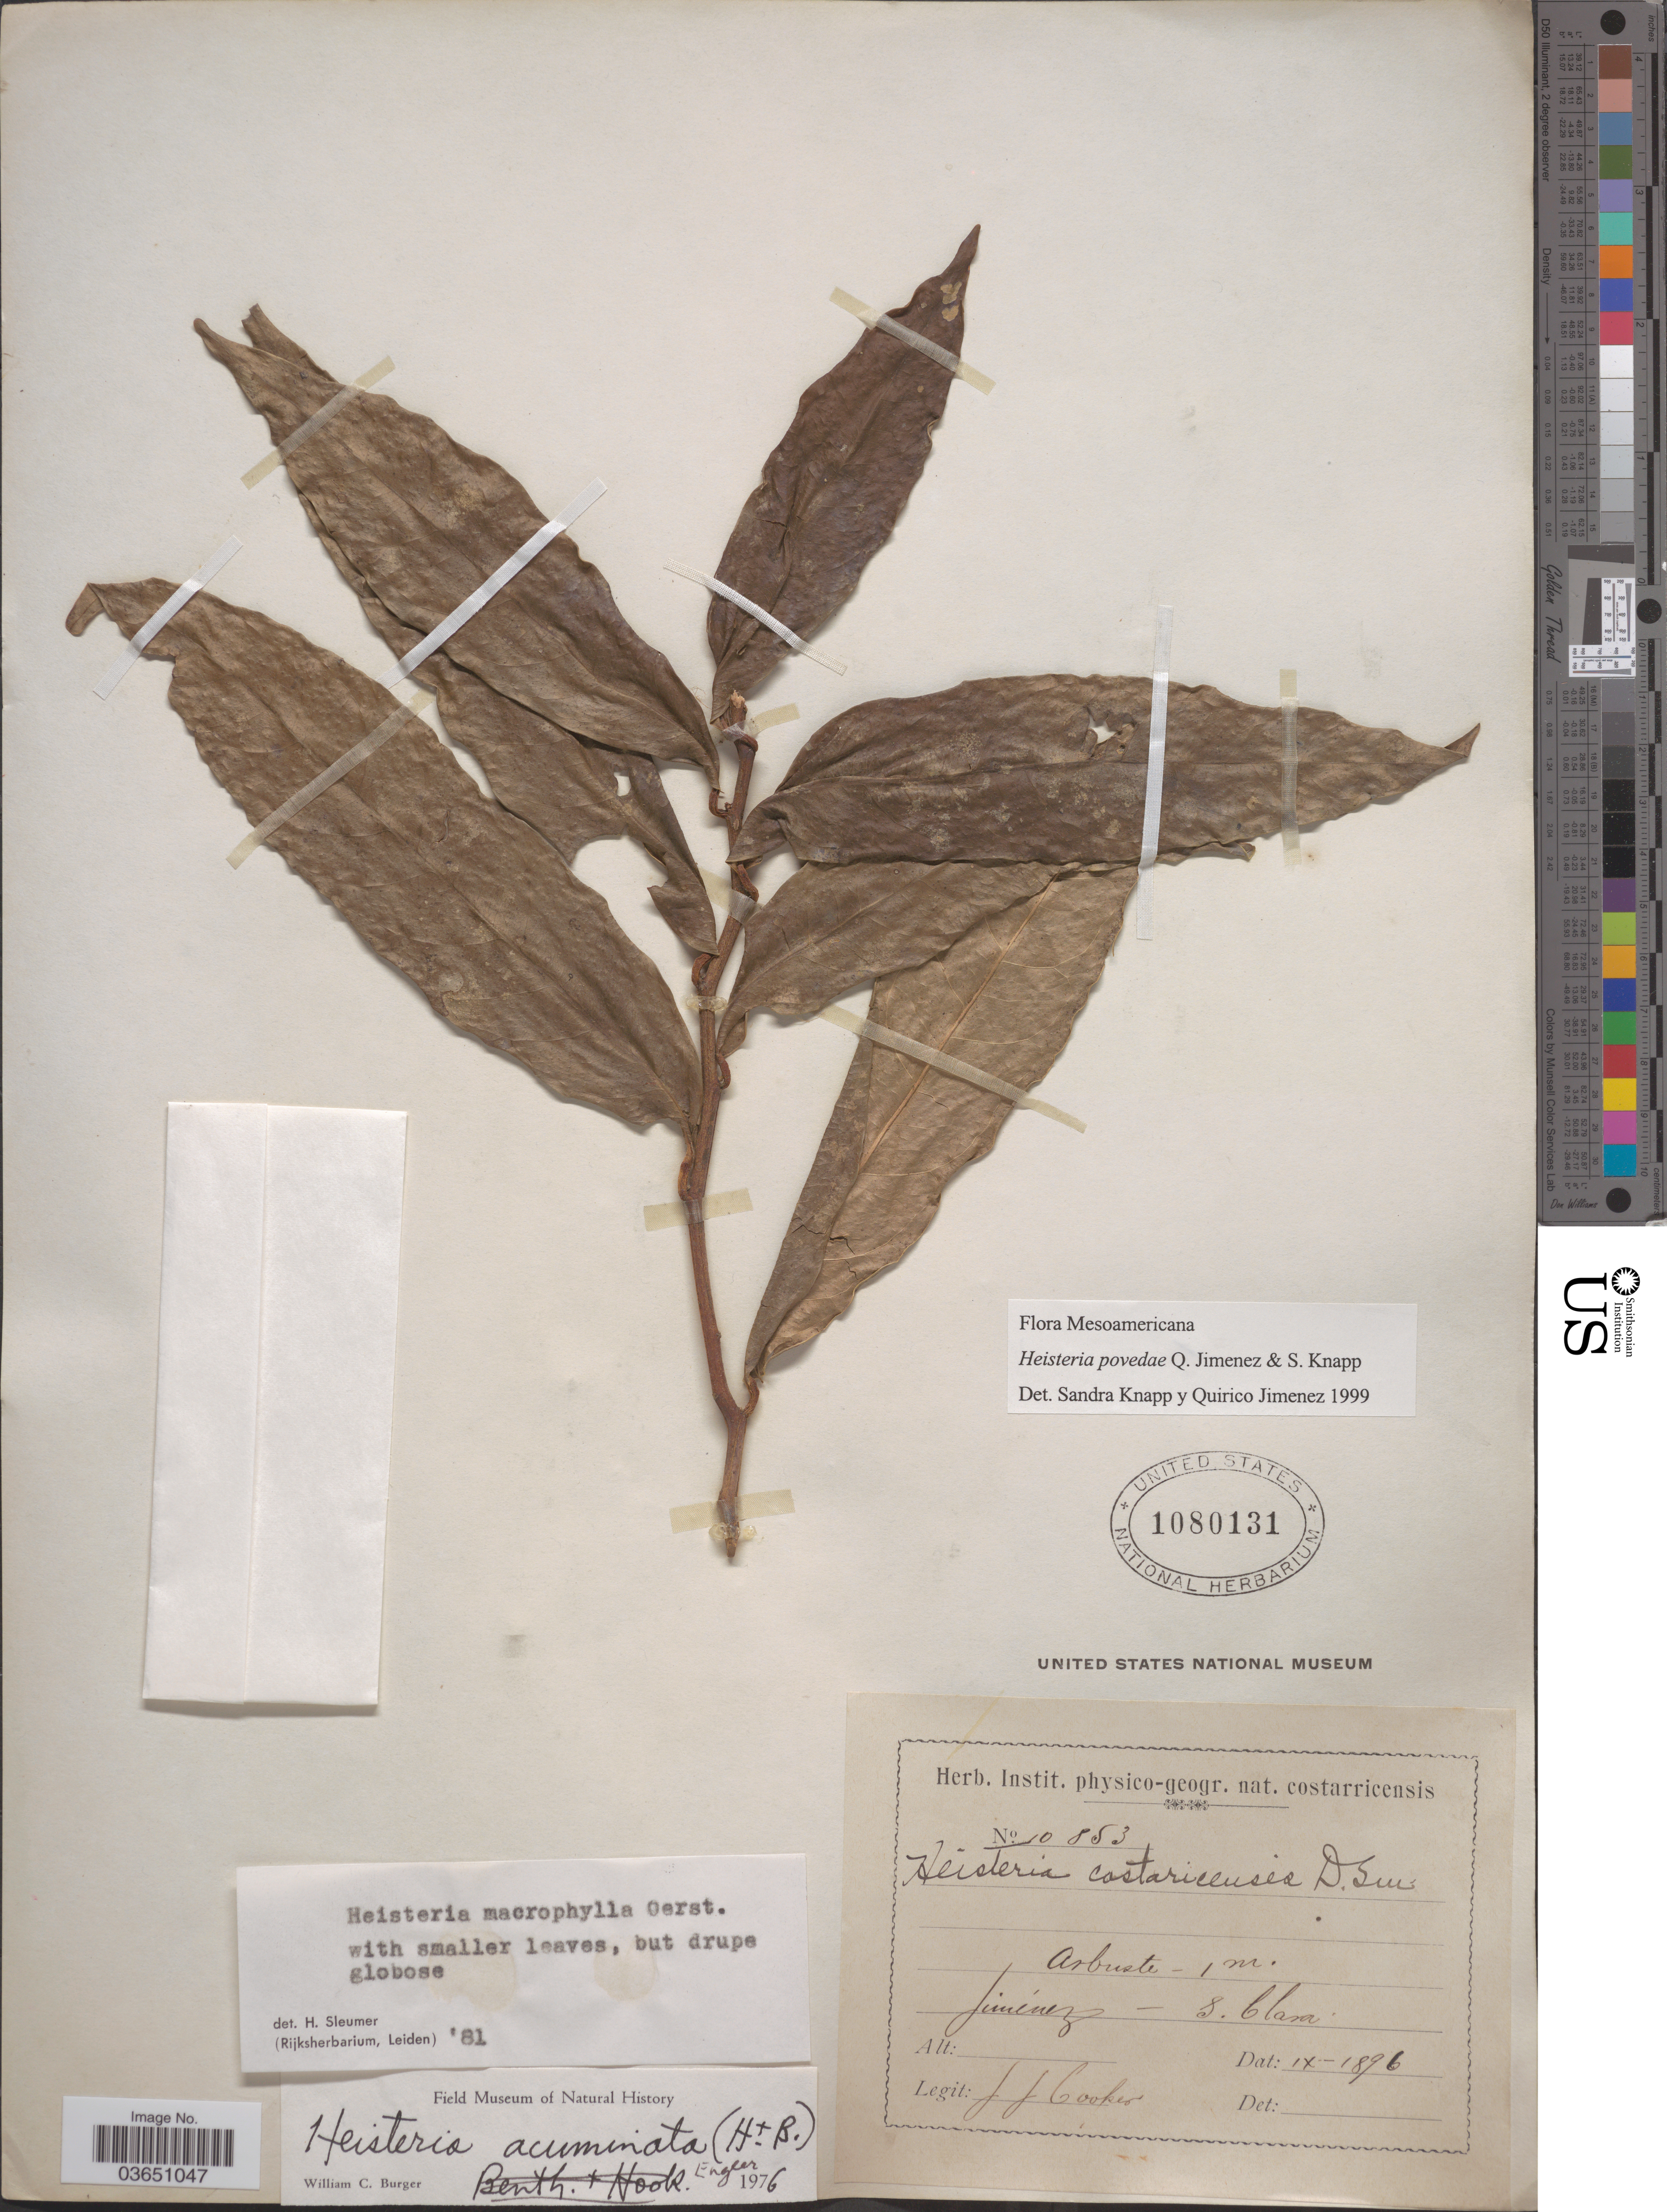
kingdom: Plantae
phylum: Tracheophyta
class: Magnoliopsida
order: Santalales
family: Erythropalaceae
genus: Heisteria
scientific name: Heisteria povedae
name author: Q. Jiménez & S. Knapp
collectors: J. J. Cooper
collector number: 10853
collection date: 1896-09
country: Costa Rica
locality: Jiménez - S. Clara.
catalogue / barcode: US 1080131